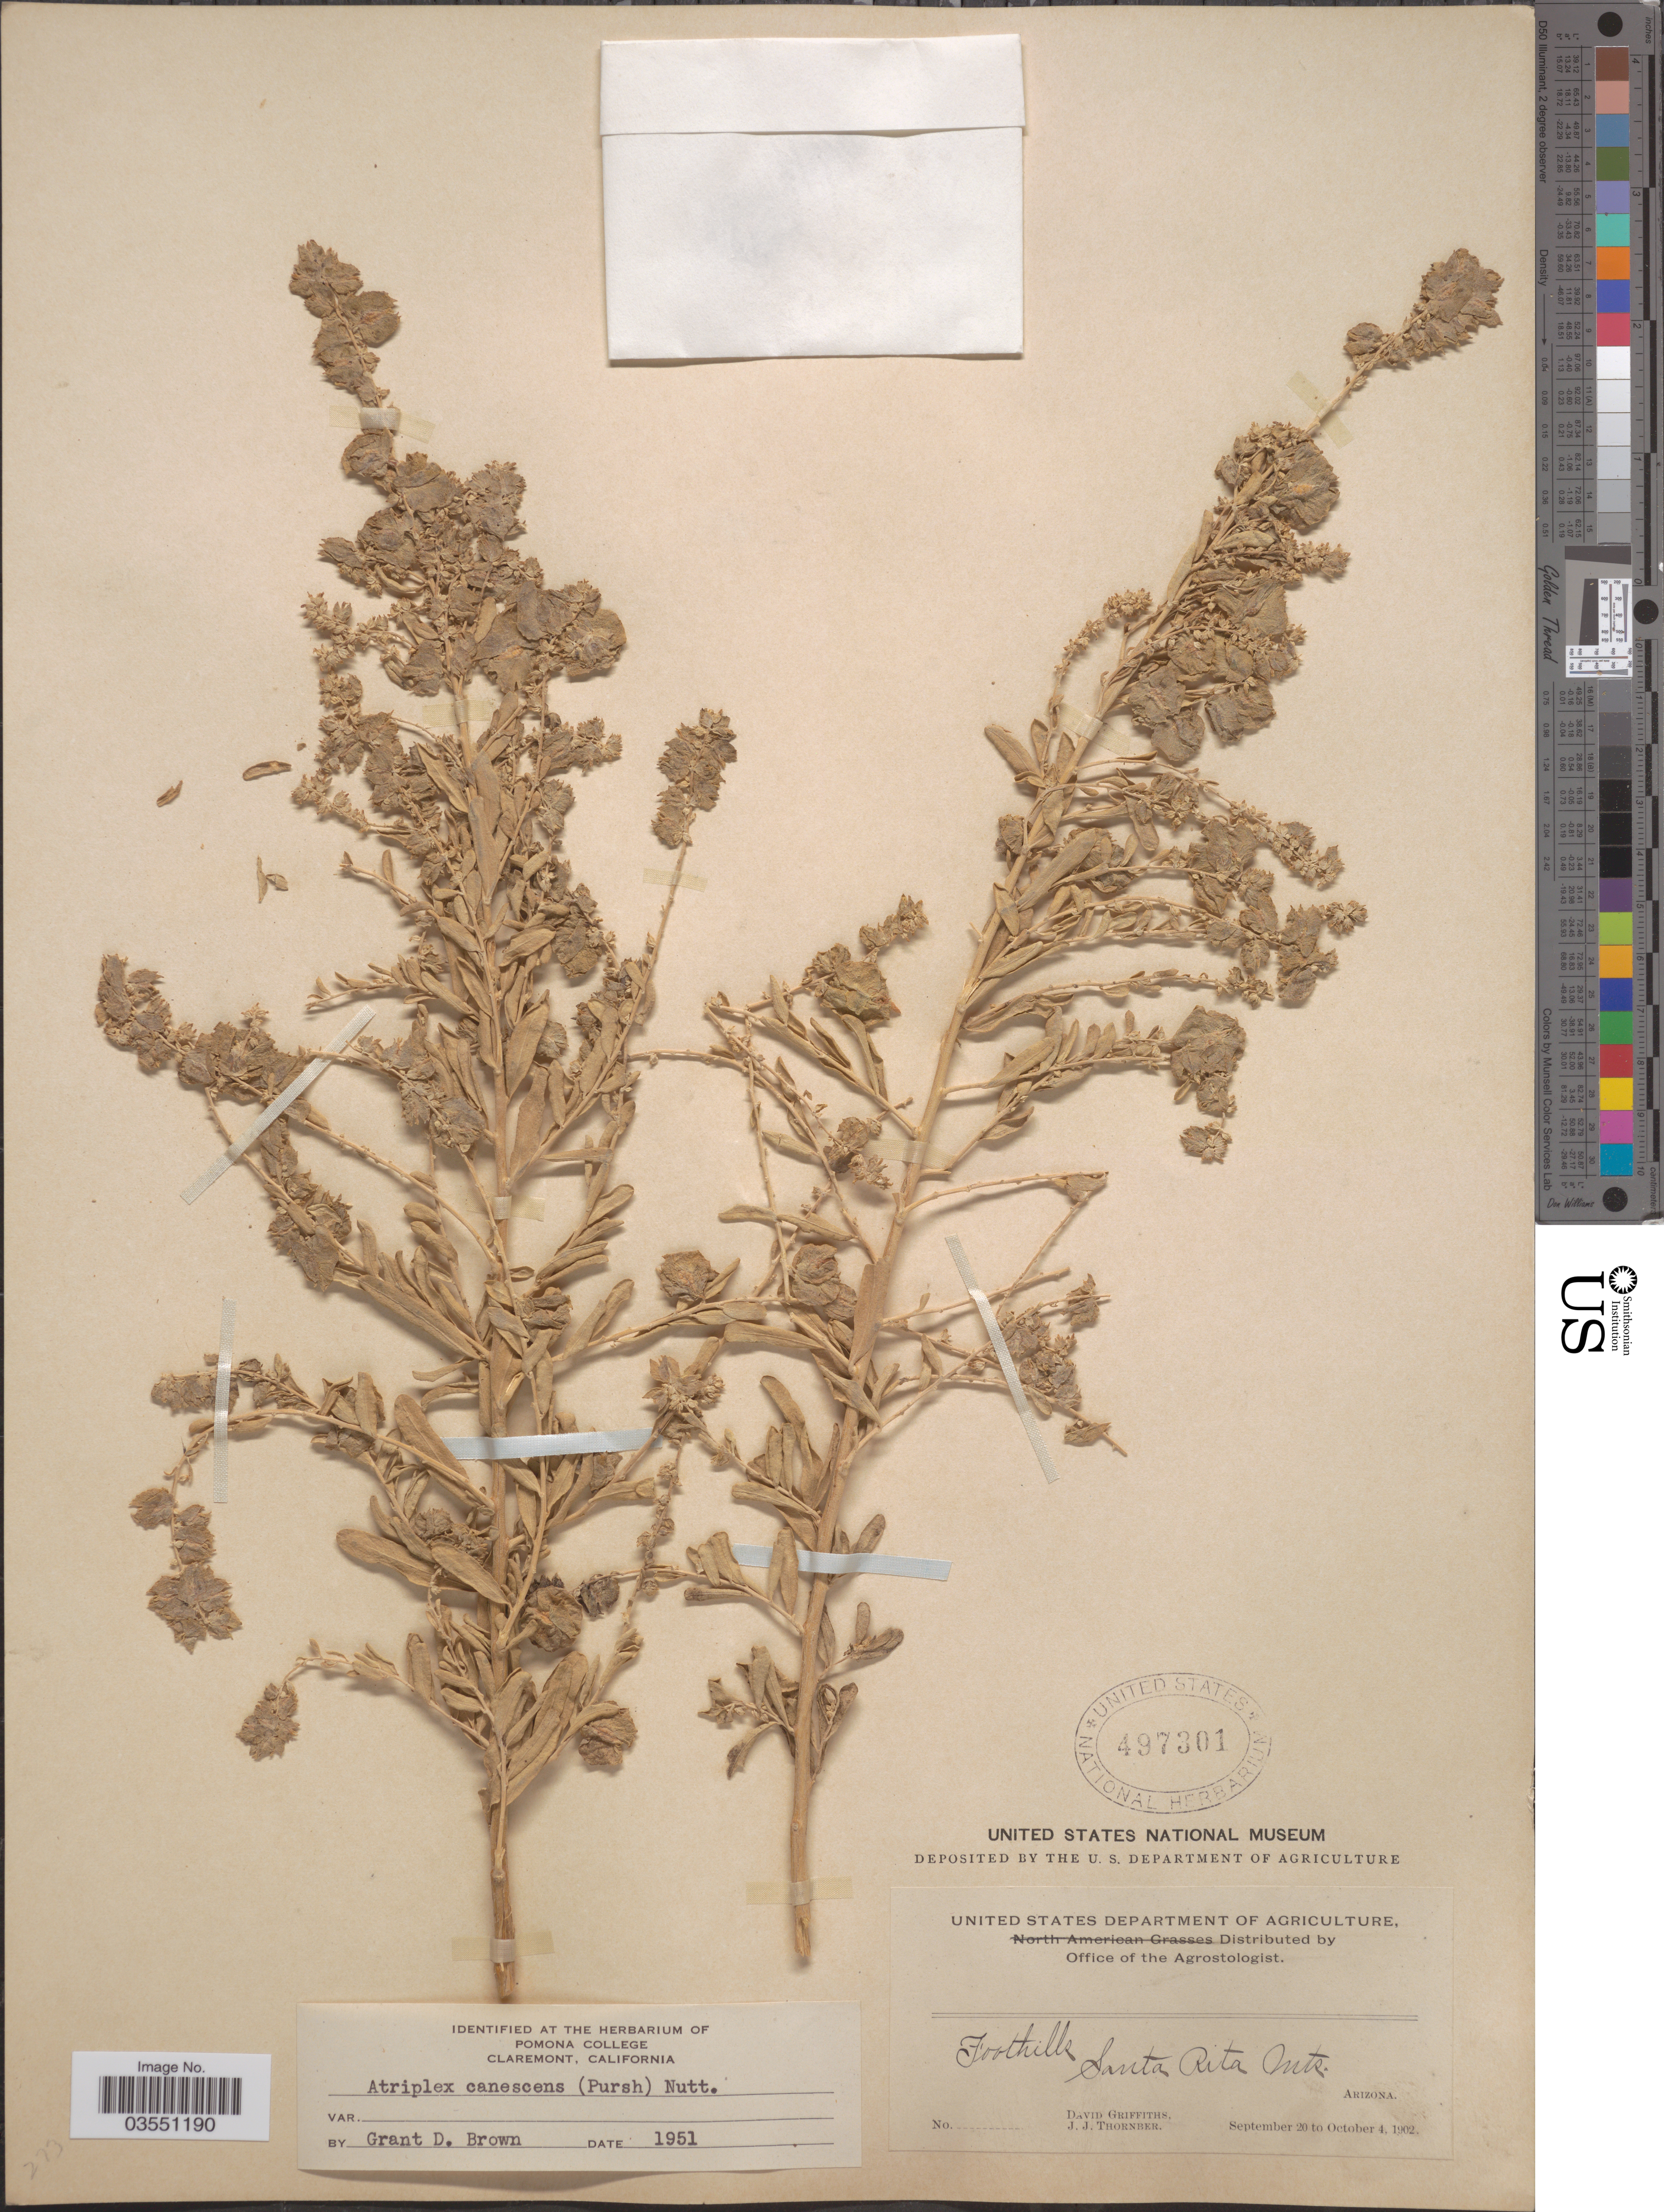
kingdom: Plantae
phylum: Tracheophyta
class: Magnoliopsida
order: Caryophyllales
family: Amaranthaceae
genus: Atriplex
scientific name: Atriplex canescens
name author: (Pursh) Nutt.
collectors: D. Griffiths & J. Thornber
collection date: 1902-09-20/1902-10-04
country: United States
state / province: Arizona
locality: Foothills Santa Rita Mts.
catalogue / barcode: US 497301